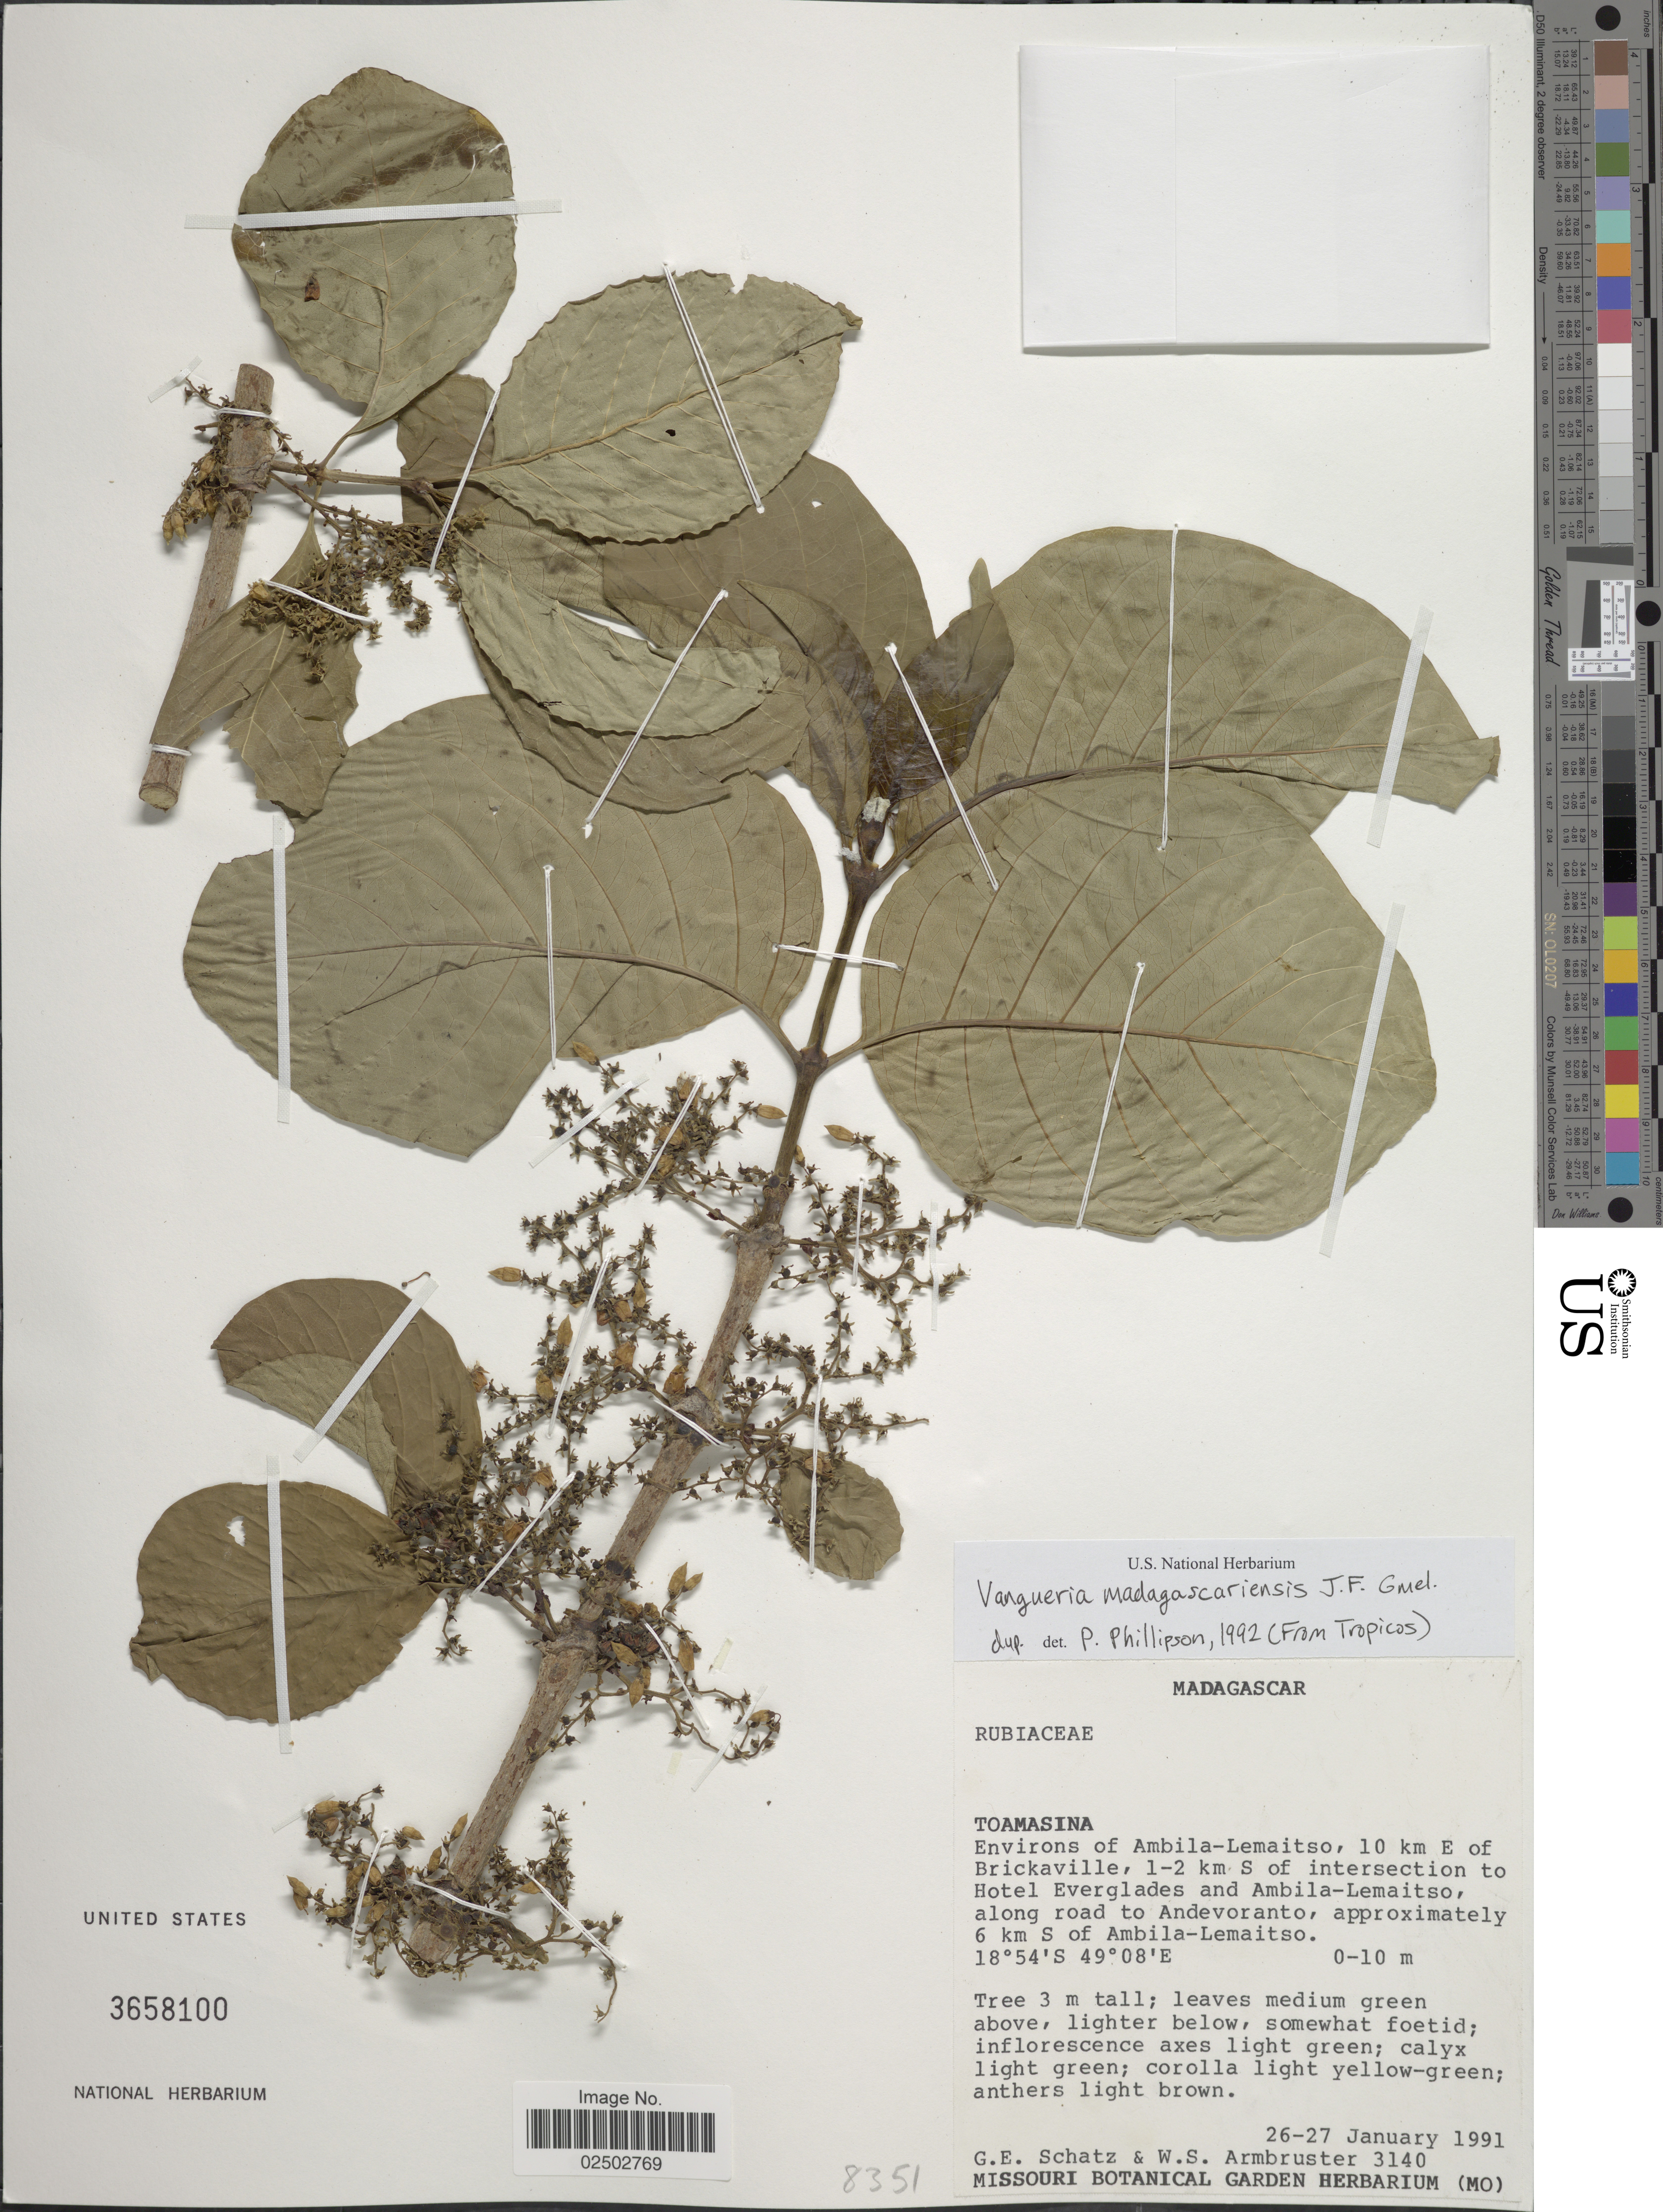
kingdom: Plantae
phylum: Tracheophyta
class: Magnoliopsida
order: Gentianales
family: Rubiaceae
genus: Vangueria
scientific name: Vangueria madagascariensis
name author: J.F. Gmel.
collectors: G. Schatz & W. S. Armbruster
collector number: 3140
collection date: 1991-01-26/1991-01-27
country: Madagascar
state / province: Atsinanana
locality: Toamasina, Environs of Ambila-Lemaitso, 10 km E of Brickaville, 1-2 km S of intersection to Hotel Everglades and Ambila-Lemaitso, along road to Andevoranto, approximately 6 km S of Ambila-Lemaitso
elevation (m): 0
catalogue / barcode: US 3658100